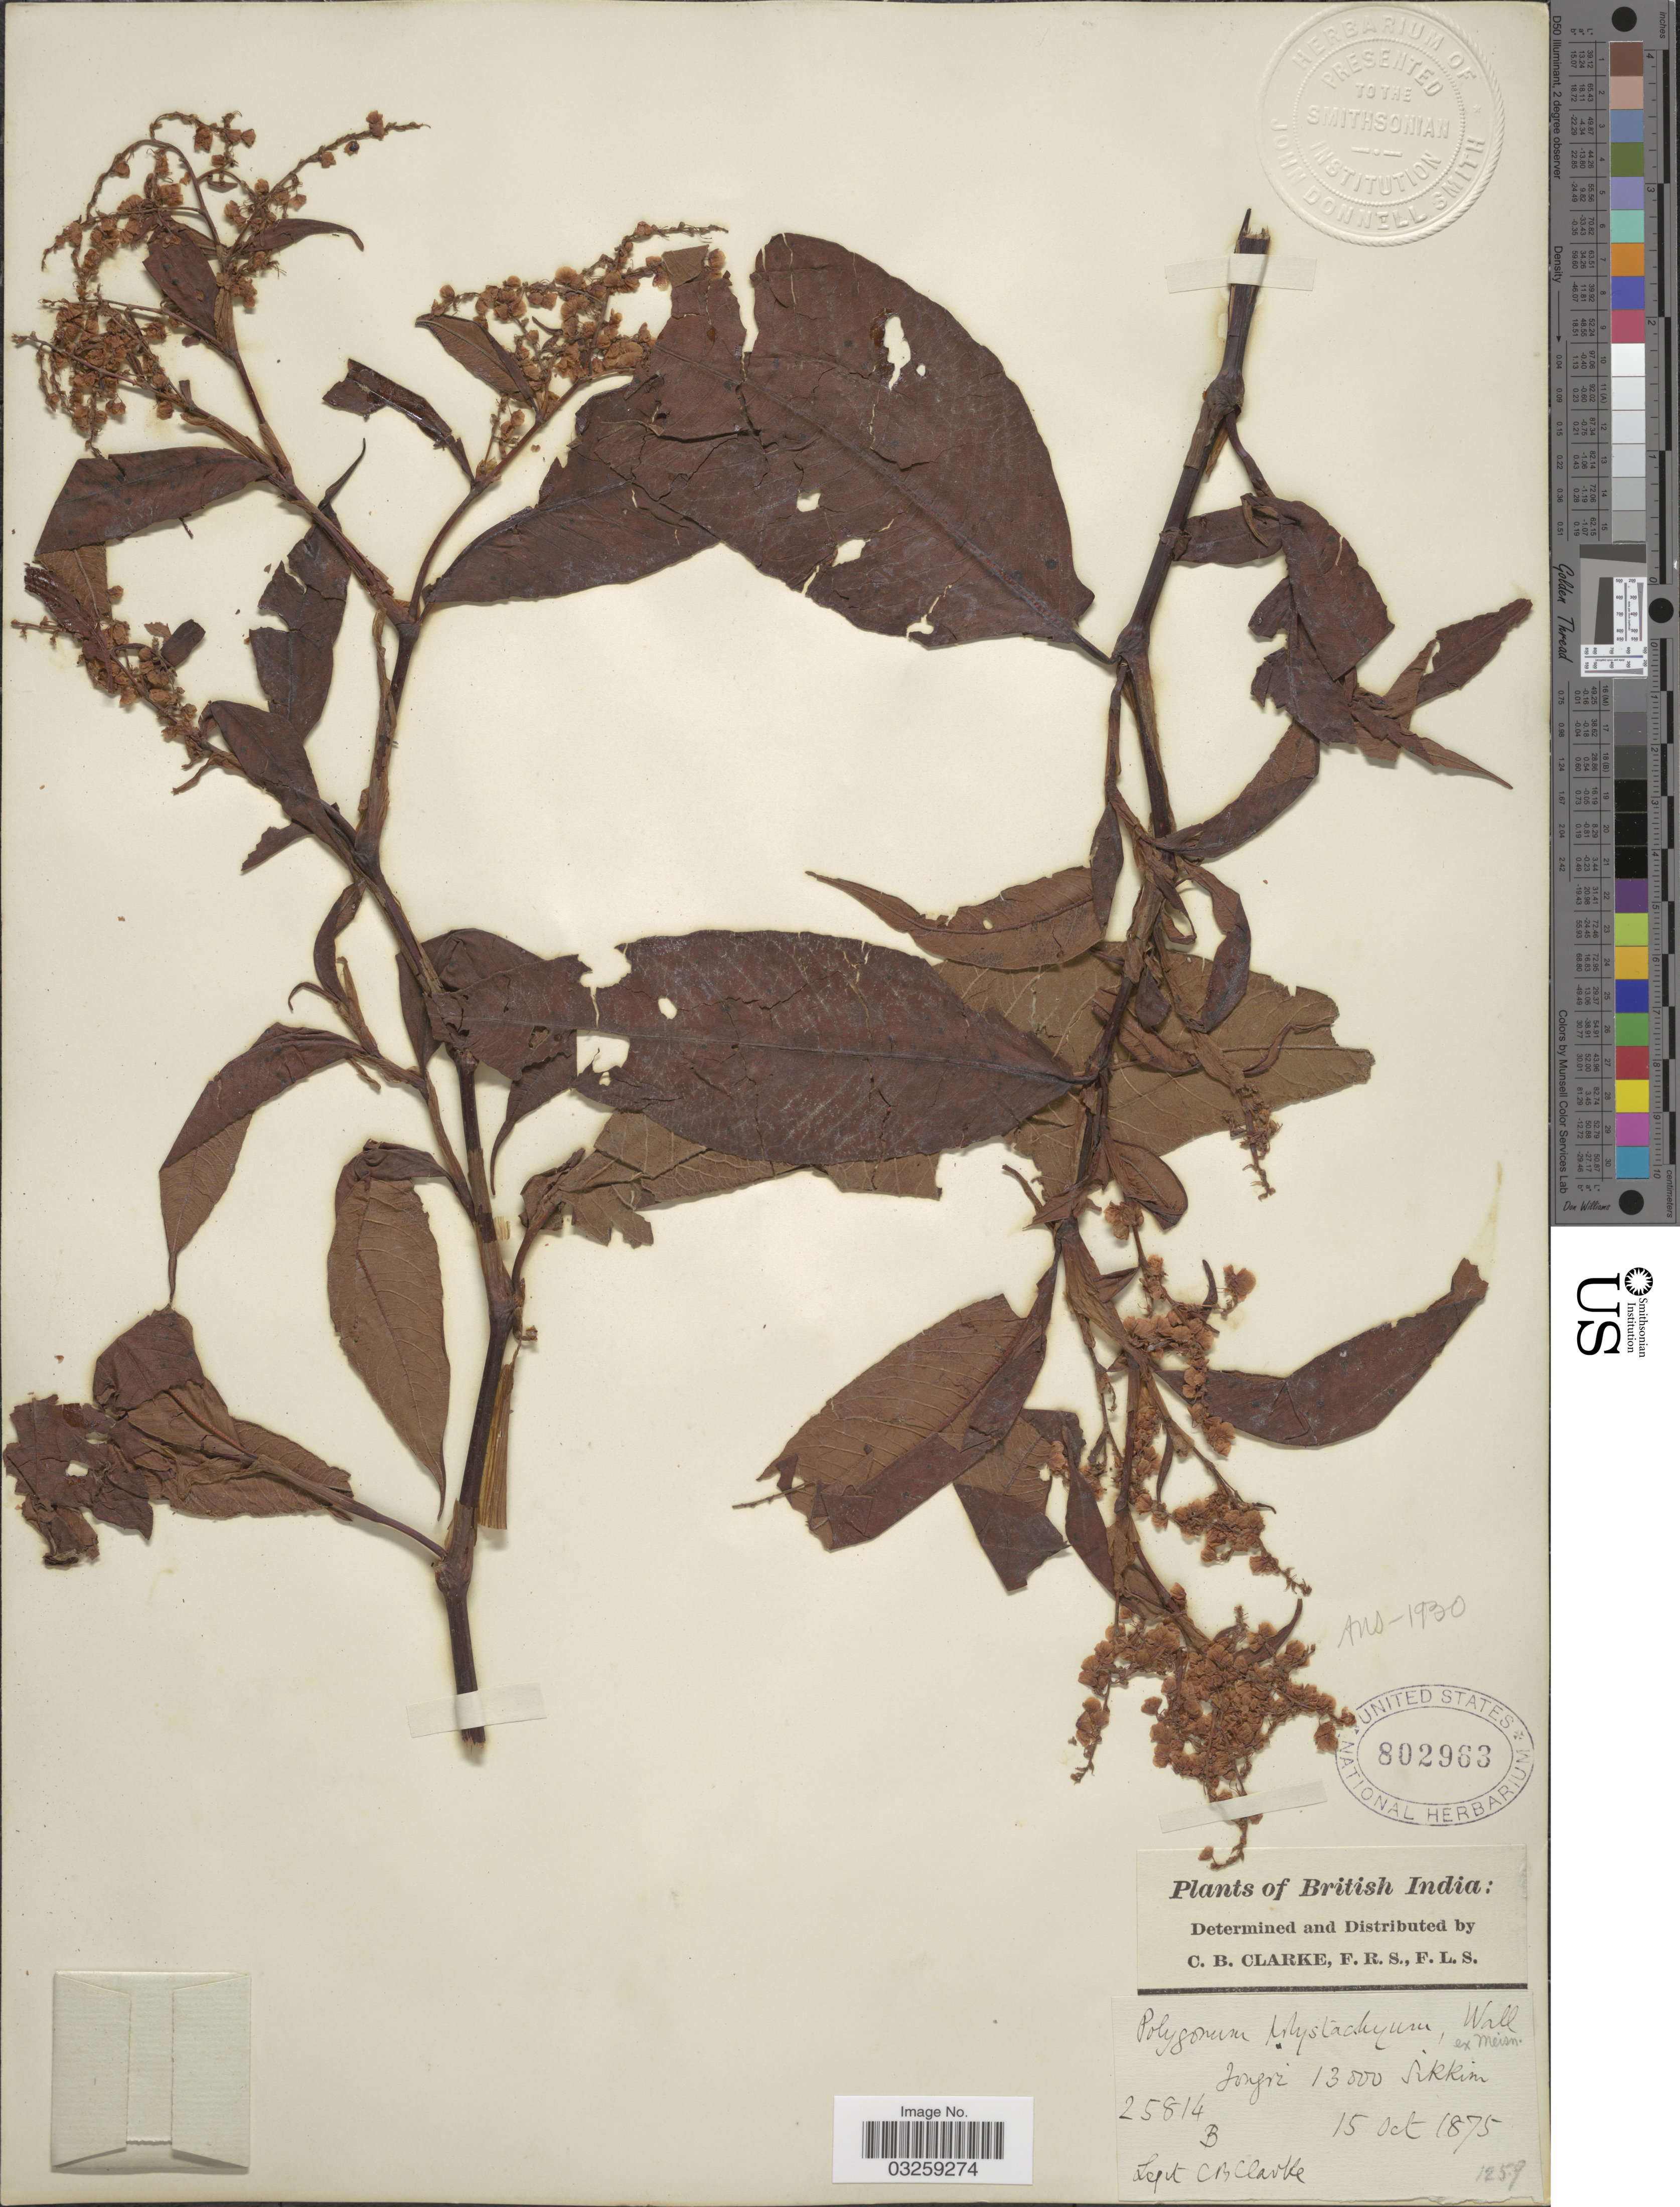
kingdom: Plantae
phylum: Tracheophyta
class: Magnoliopsida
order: Caryophyllales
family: Polygonaceae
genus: Koenigia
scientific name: Koenigia polystachya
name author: (Wall. ex Meisn.) T.M. Schust. & Reveal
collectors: C. B. Clarke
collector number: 25814B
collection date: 1875-10-15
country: India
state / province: Sikkim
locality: British India. Jongri.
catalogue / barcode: US 802963